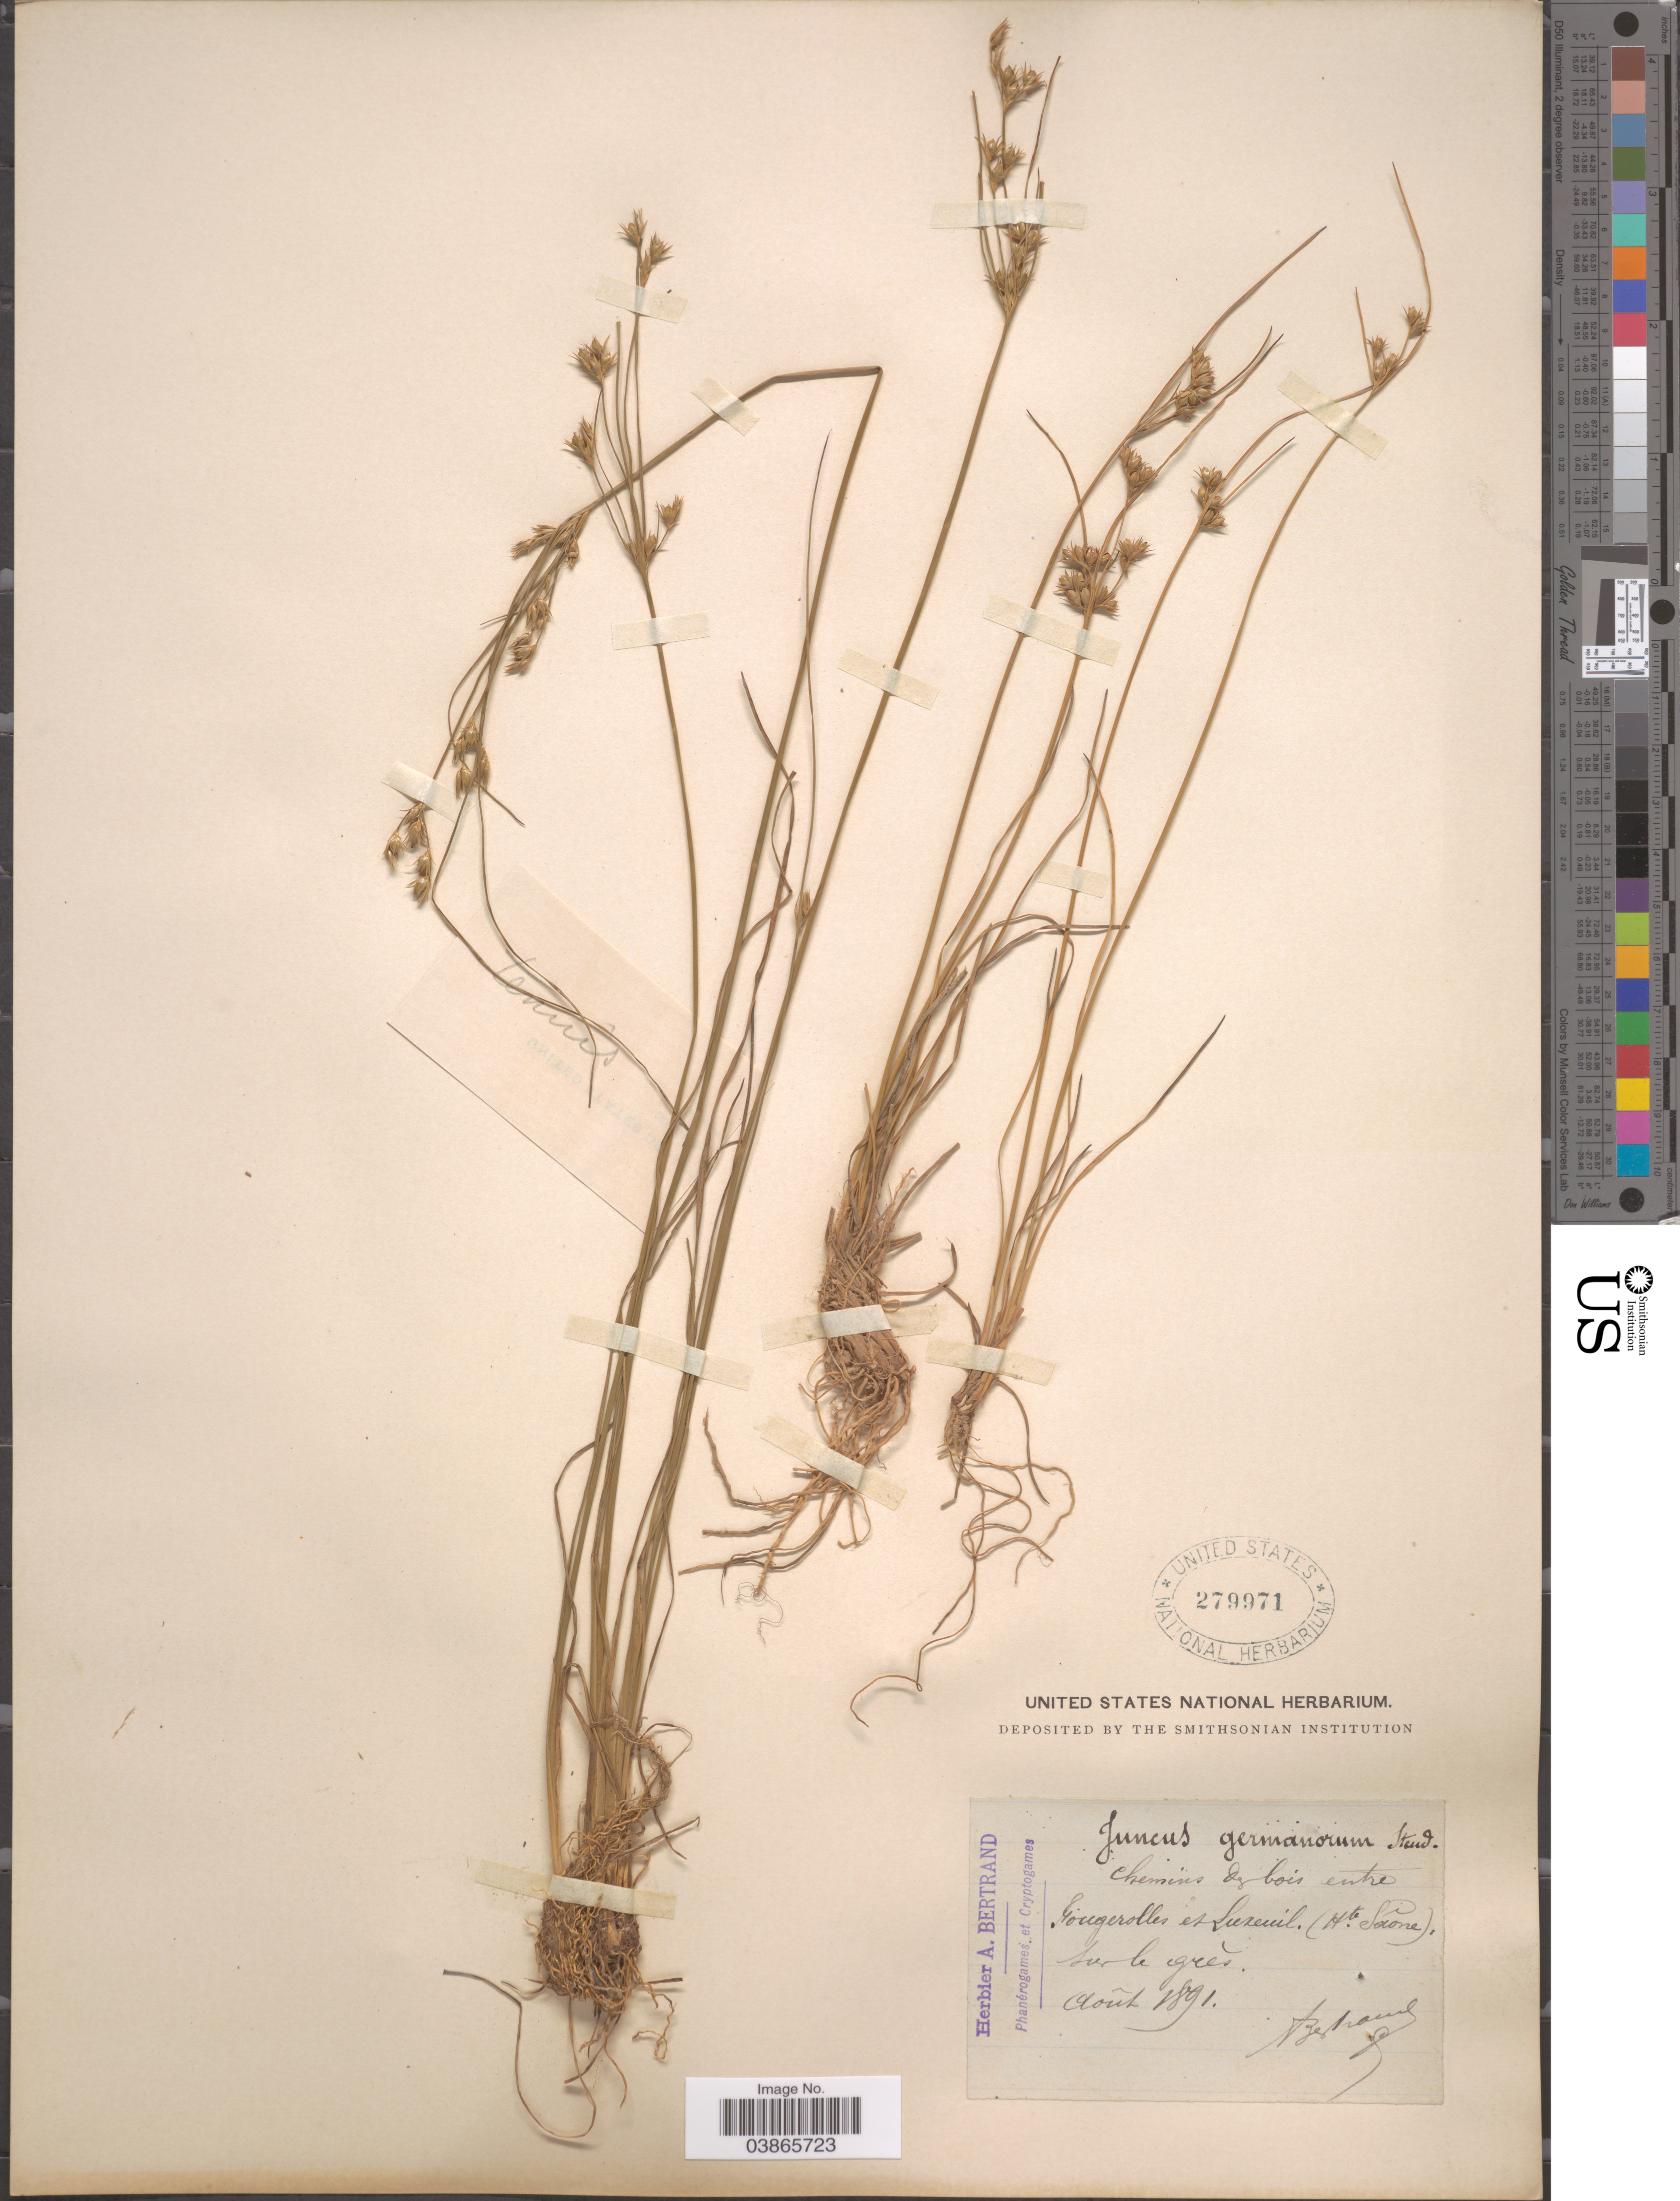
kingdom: Plantae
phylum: Tracheophyta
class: Liliopsida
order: Poales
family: Juncaceae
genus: Juncus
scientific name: Juncus tenuis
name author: Willd.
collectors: Bertrand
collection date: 1891-08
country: France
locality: Fougerolles et Luxeuil (Hte. Saone), sur le grés.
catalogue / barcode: US 279971